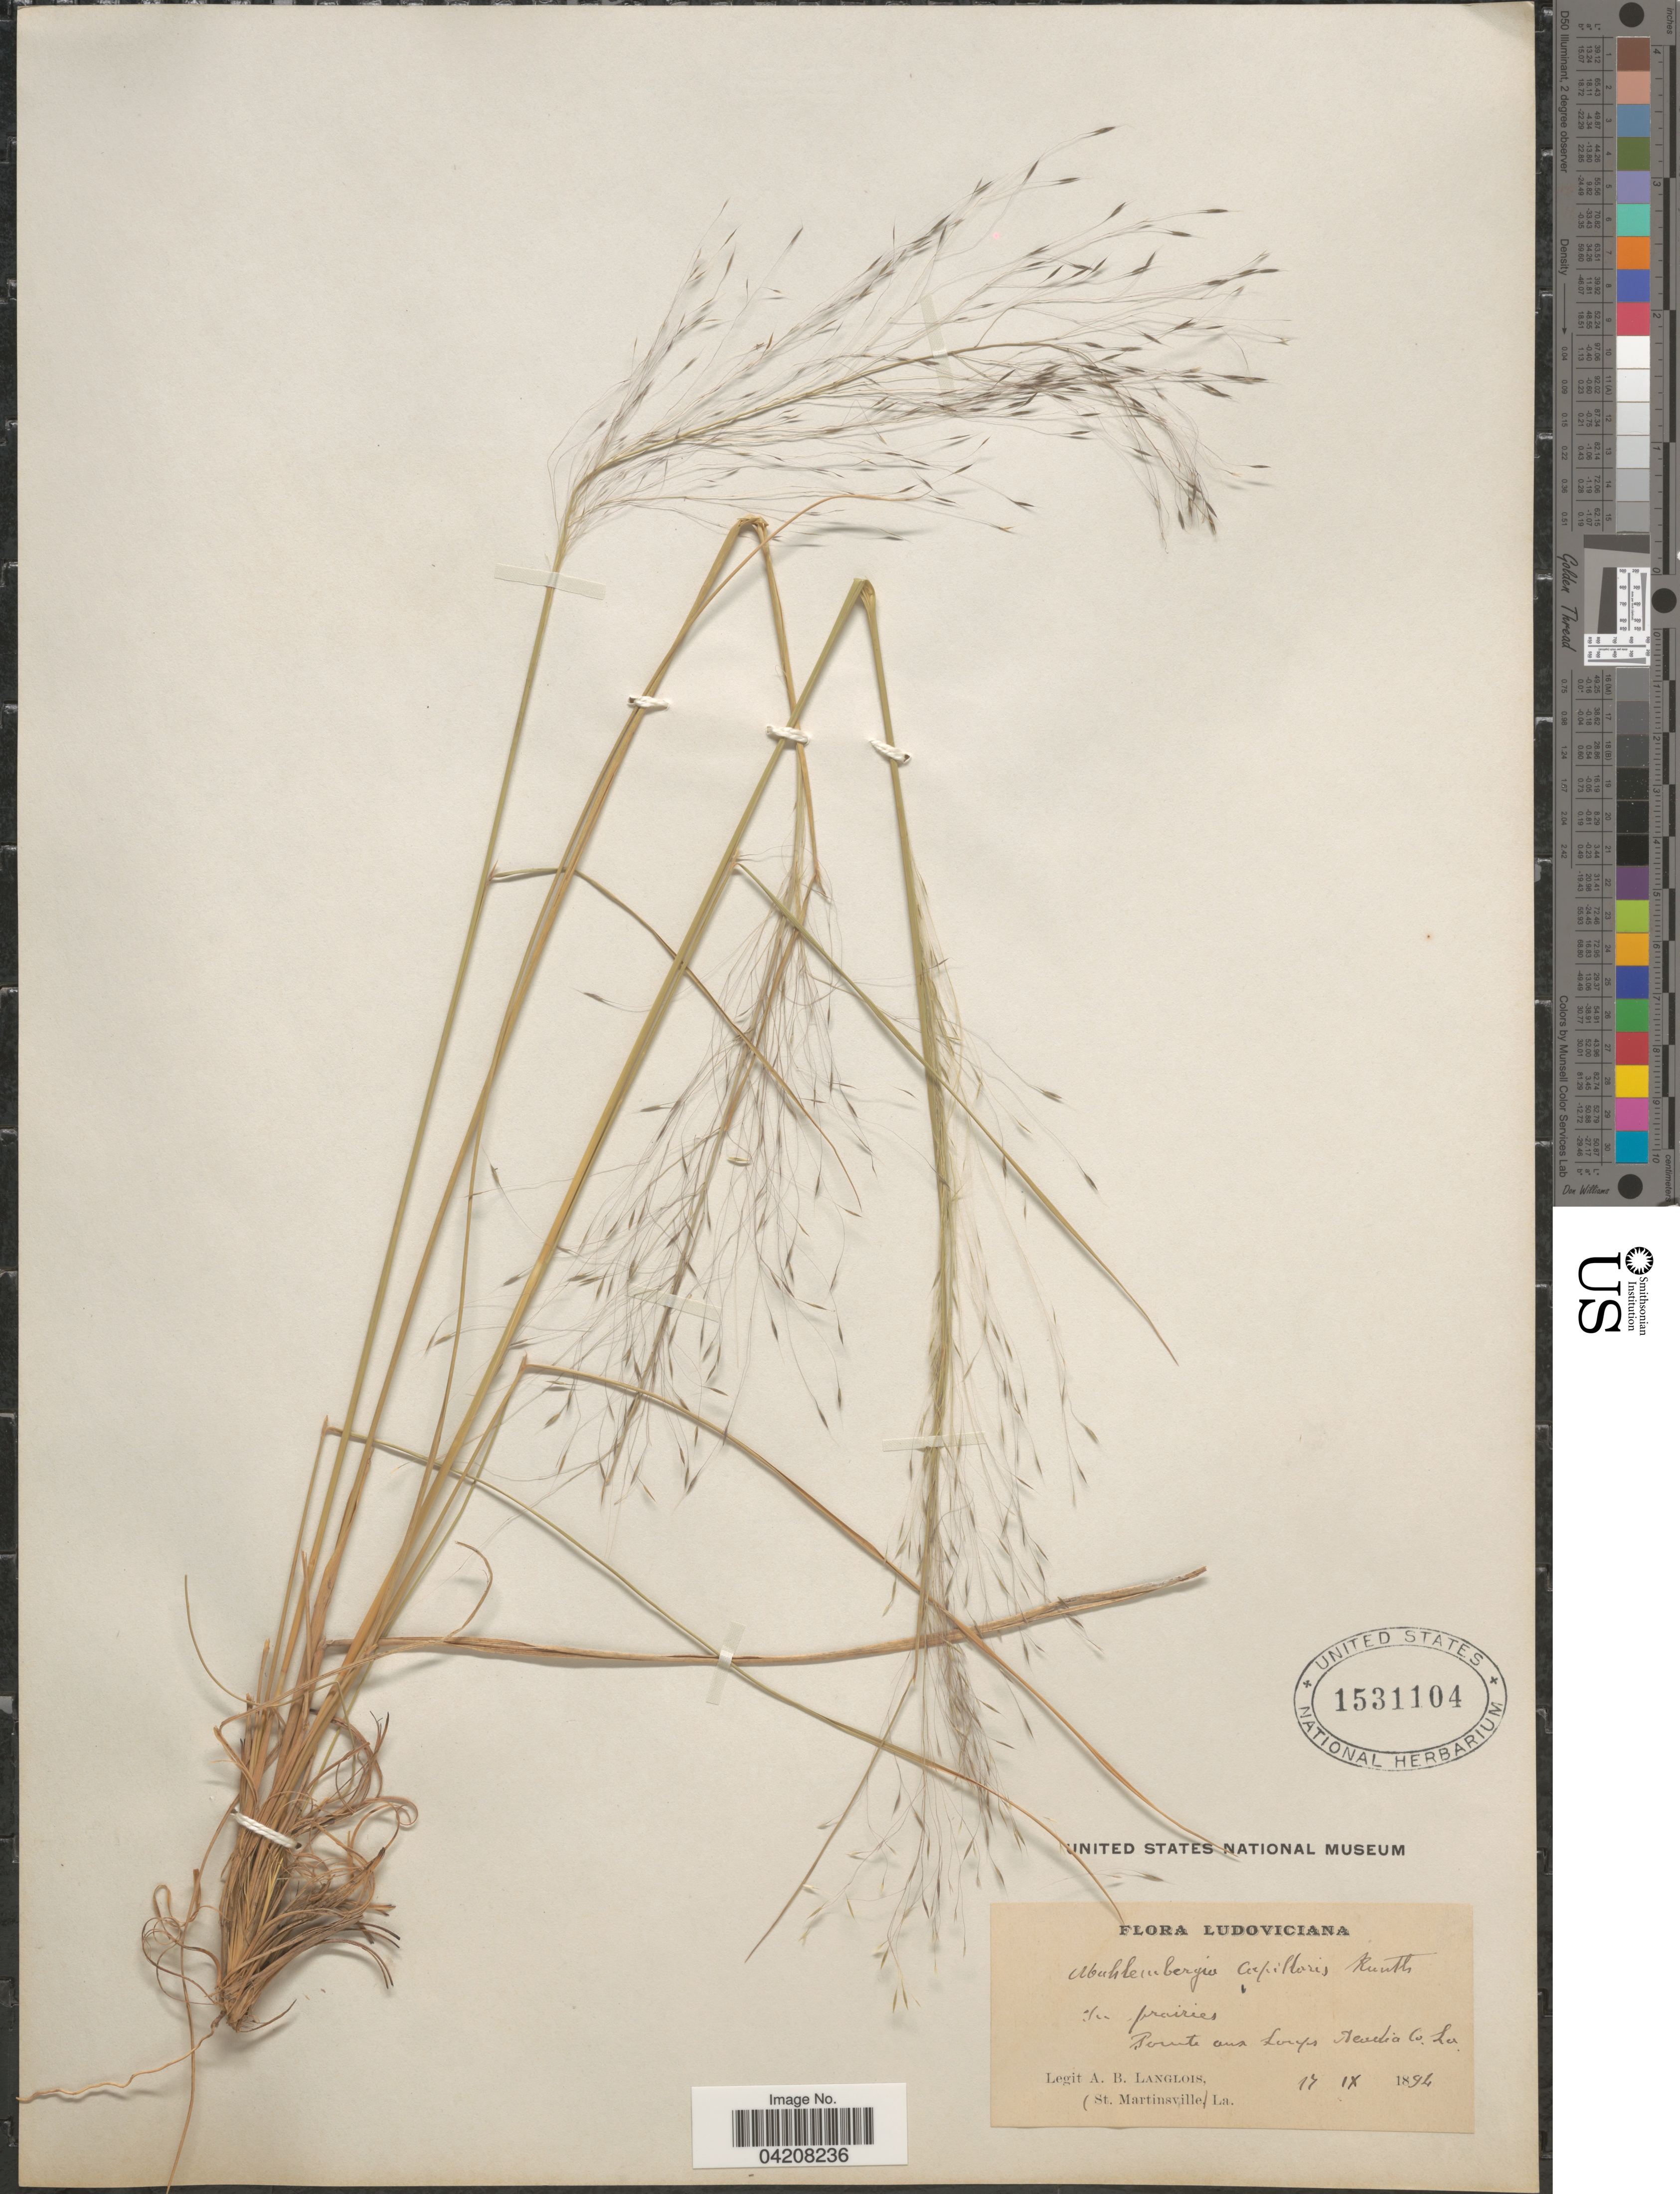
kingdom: Plantae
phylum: Tracheophyta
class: Liliopsida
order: Poales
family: Poaceae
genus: Muhlenbergia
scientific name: Muhlenbergia capillaris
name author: (Lam.) Trin.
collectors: A. Langlois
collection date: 1894-09-17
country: United States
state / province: Louisiana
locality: Ludoviciana. In prairies. Pointe aux Loupes Acadia Co.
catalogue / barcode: US 1531104